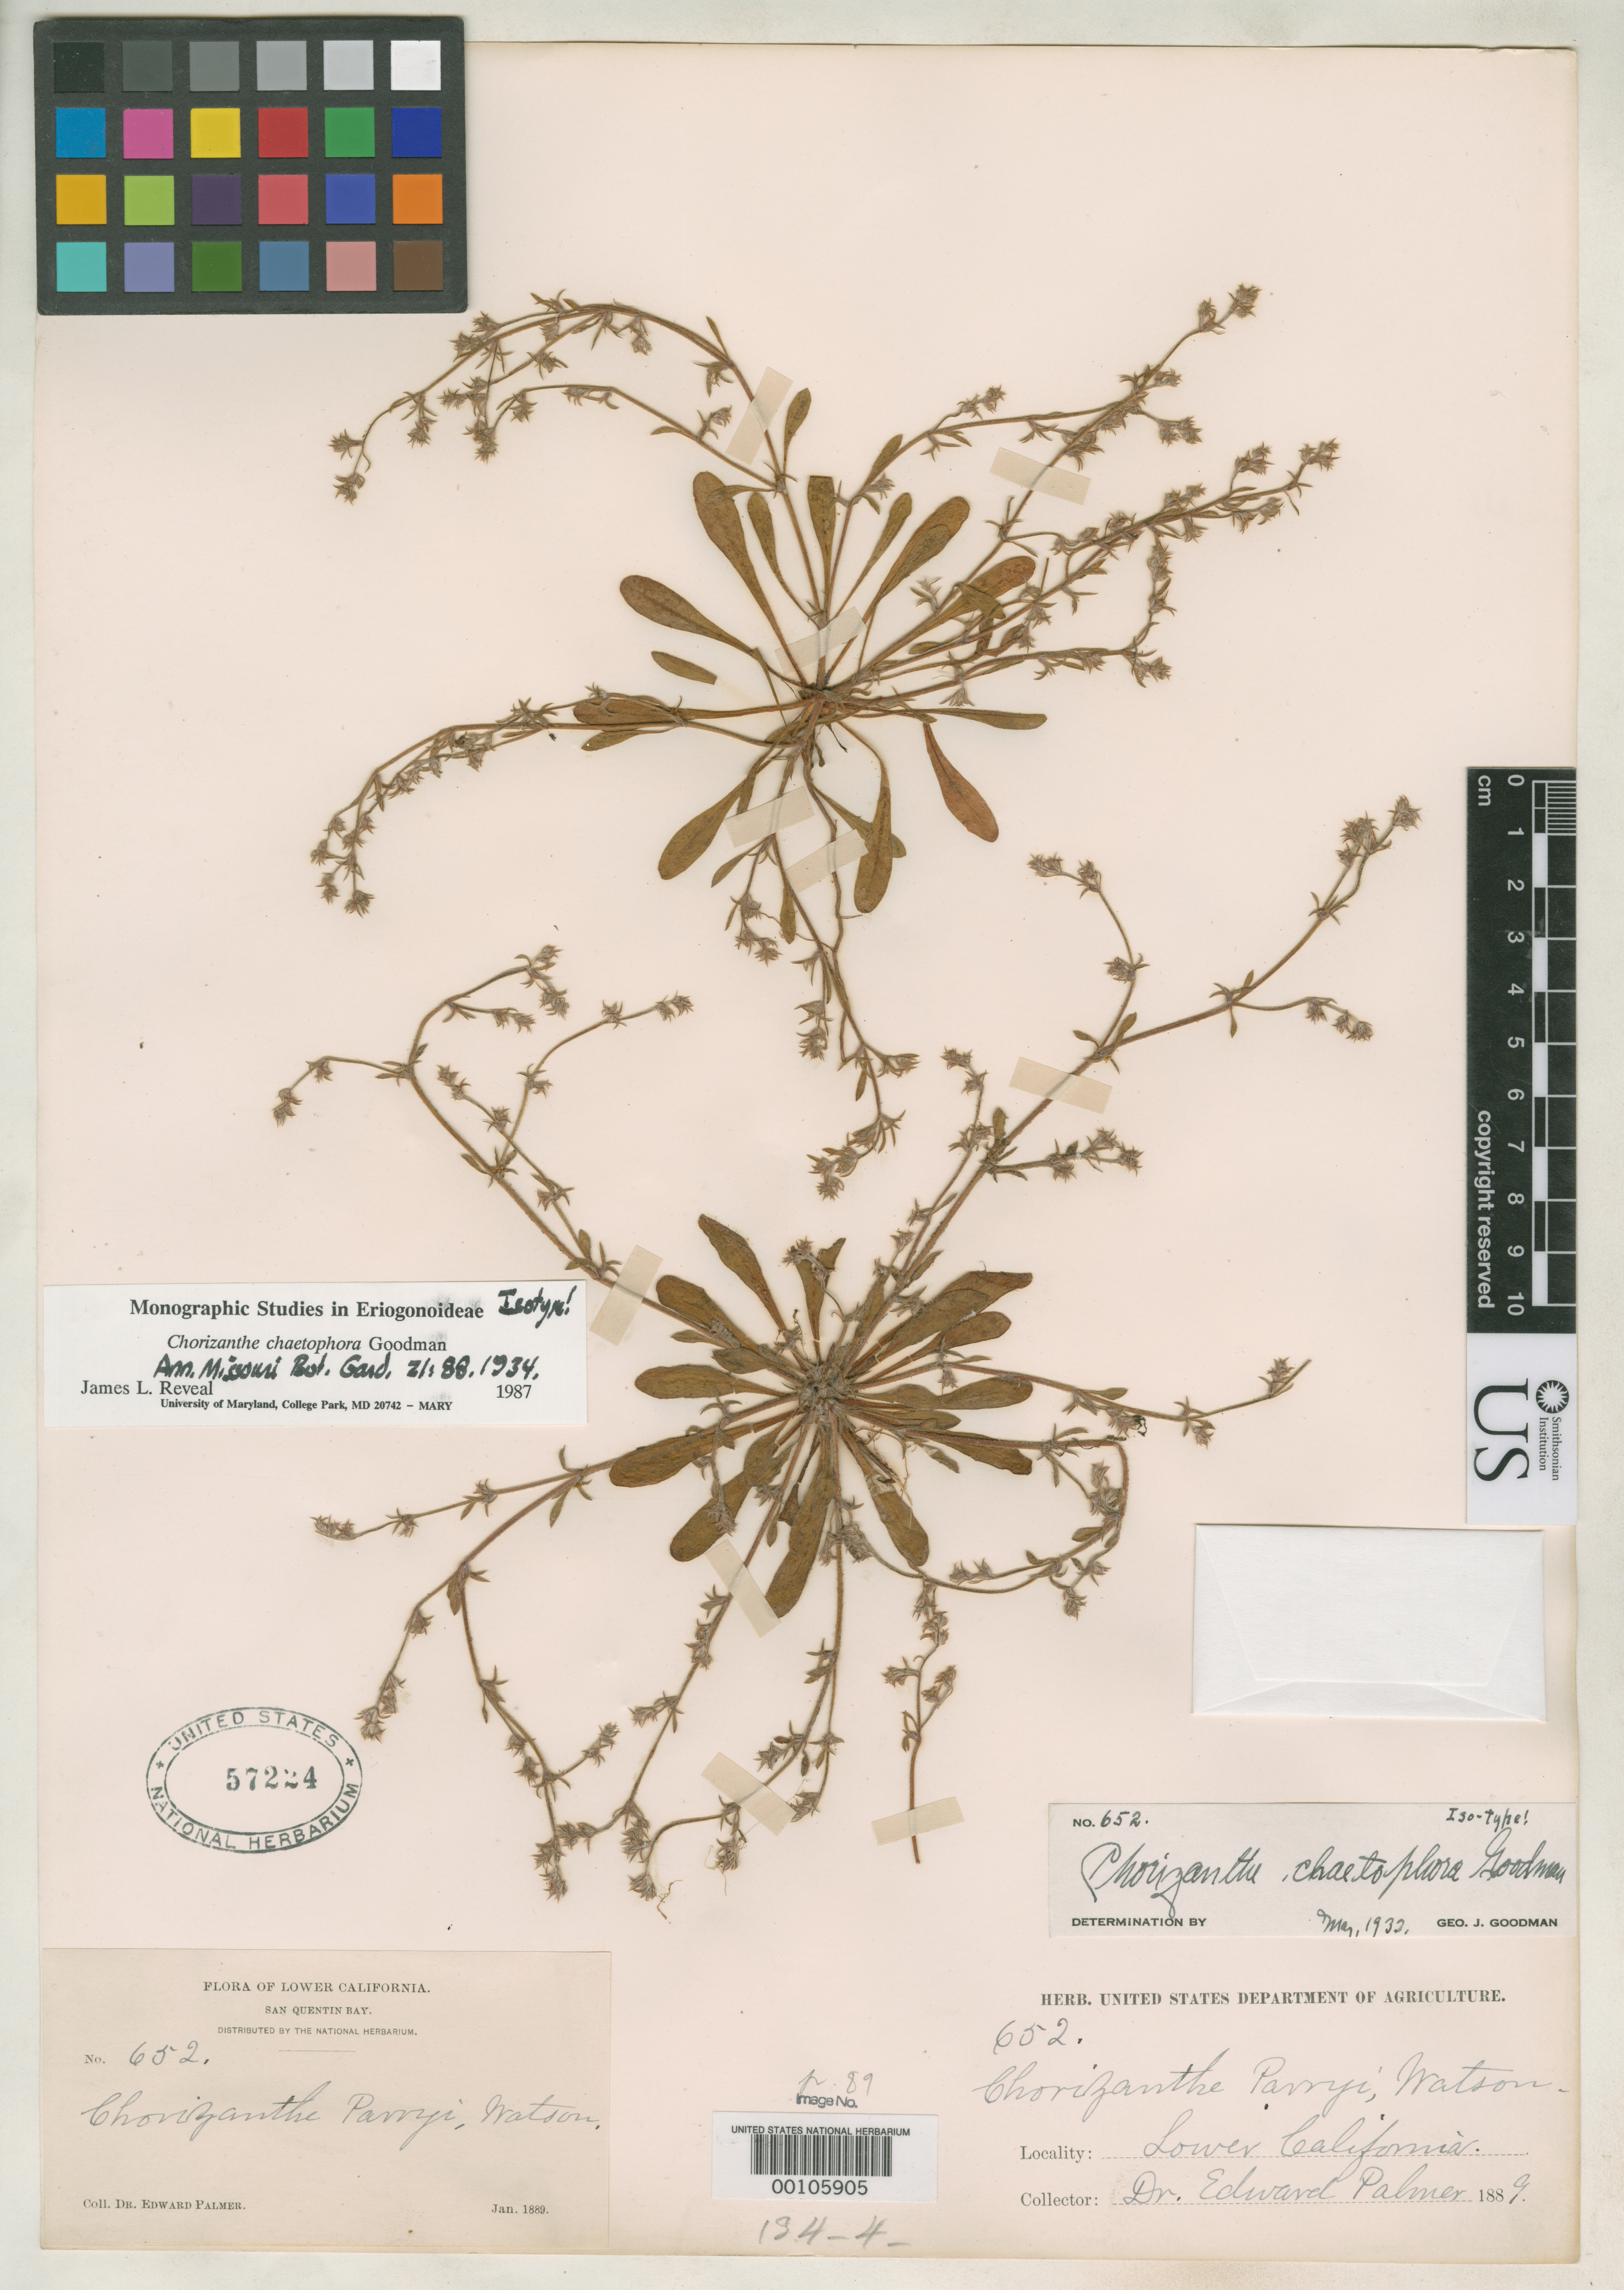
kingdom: Plantae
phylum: Tracheophyta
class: Magnoliopsida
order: Caryophyllales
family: Polygonaceae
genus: Chorizanthe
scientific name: Chorizanthe chaetophora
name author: Goodman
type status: Isotype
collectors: E. Palmer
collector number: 652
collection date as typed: Jan 1889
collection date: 1889-01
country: Mexico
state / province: Baja California Norte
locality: San Quentin Bay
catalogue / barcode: US 57224